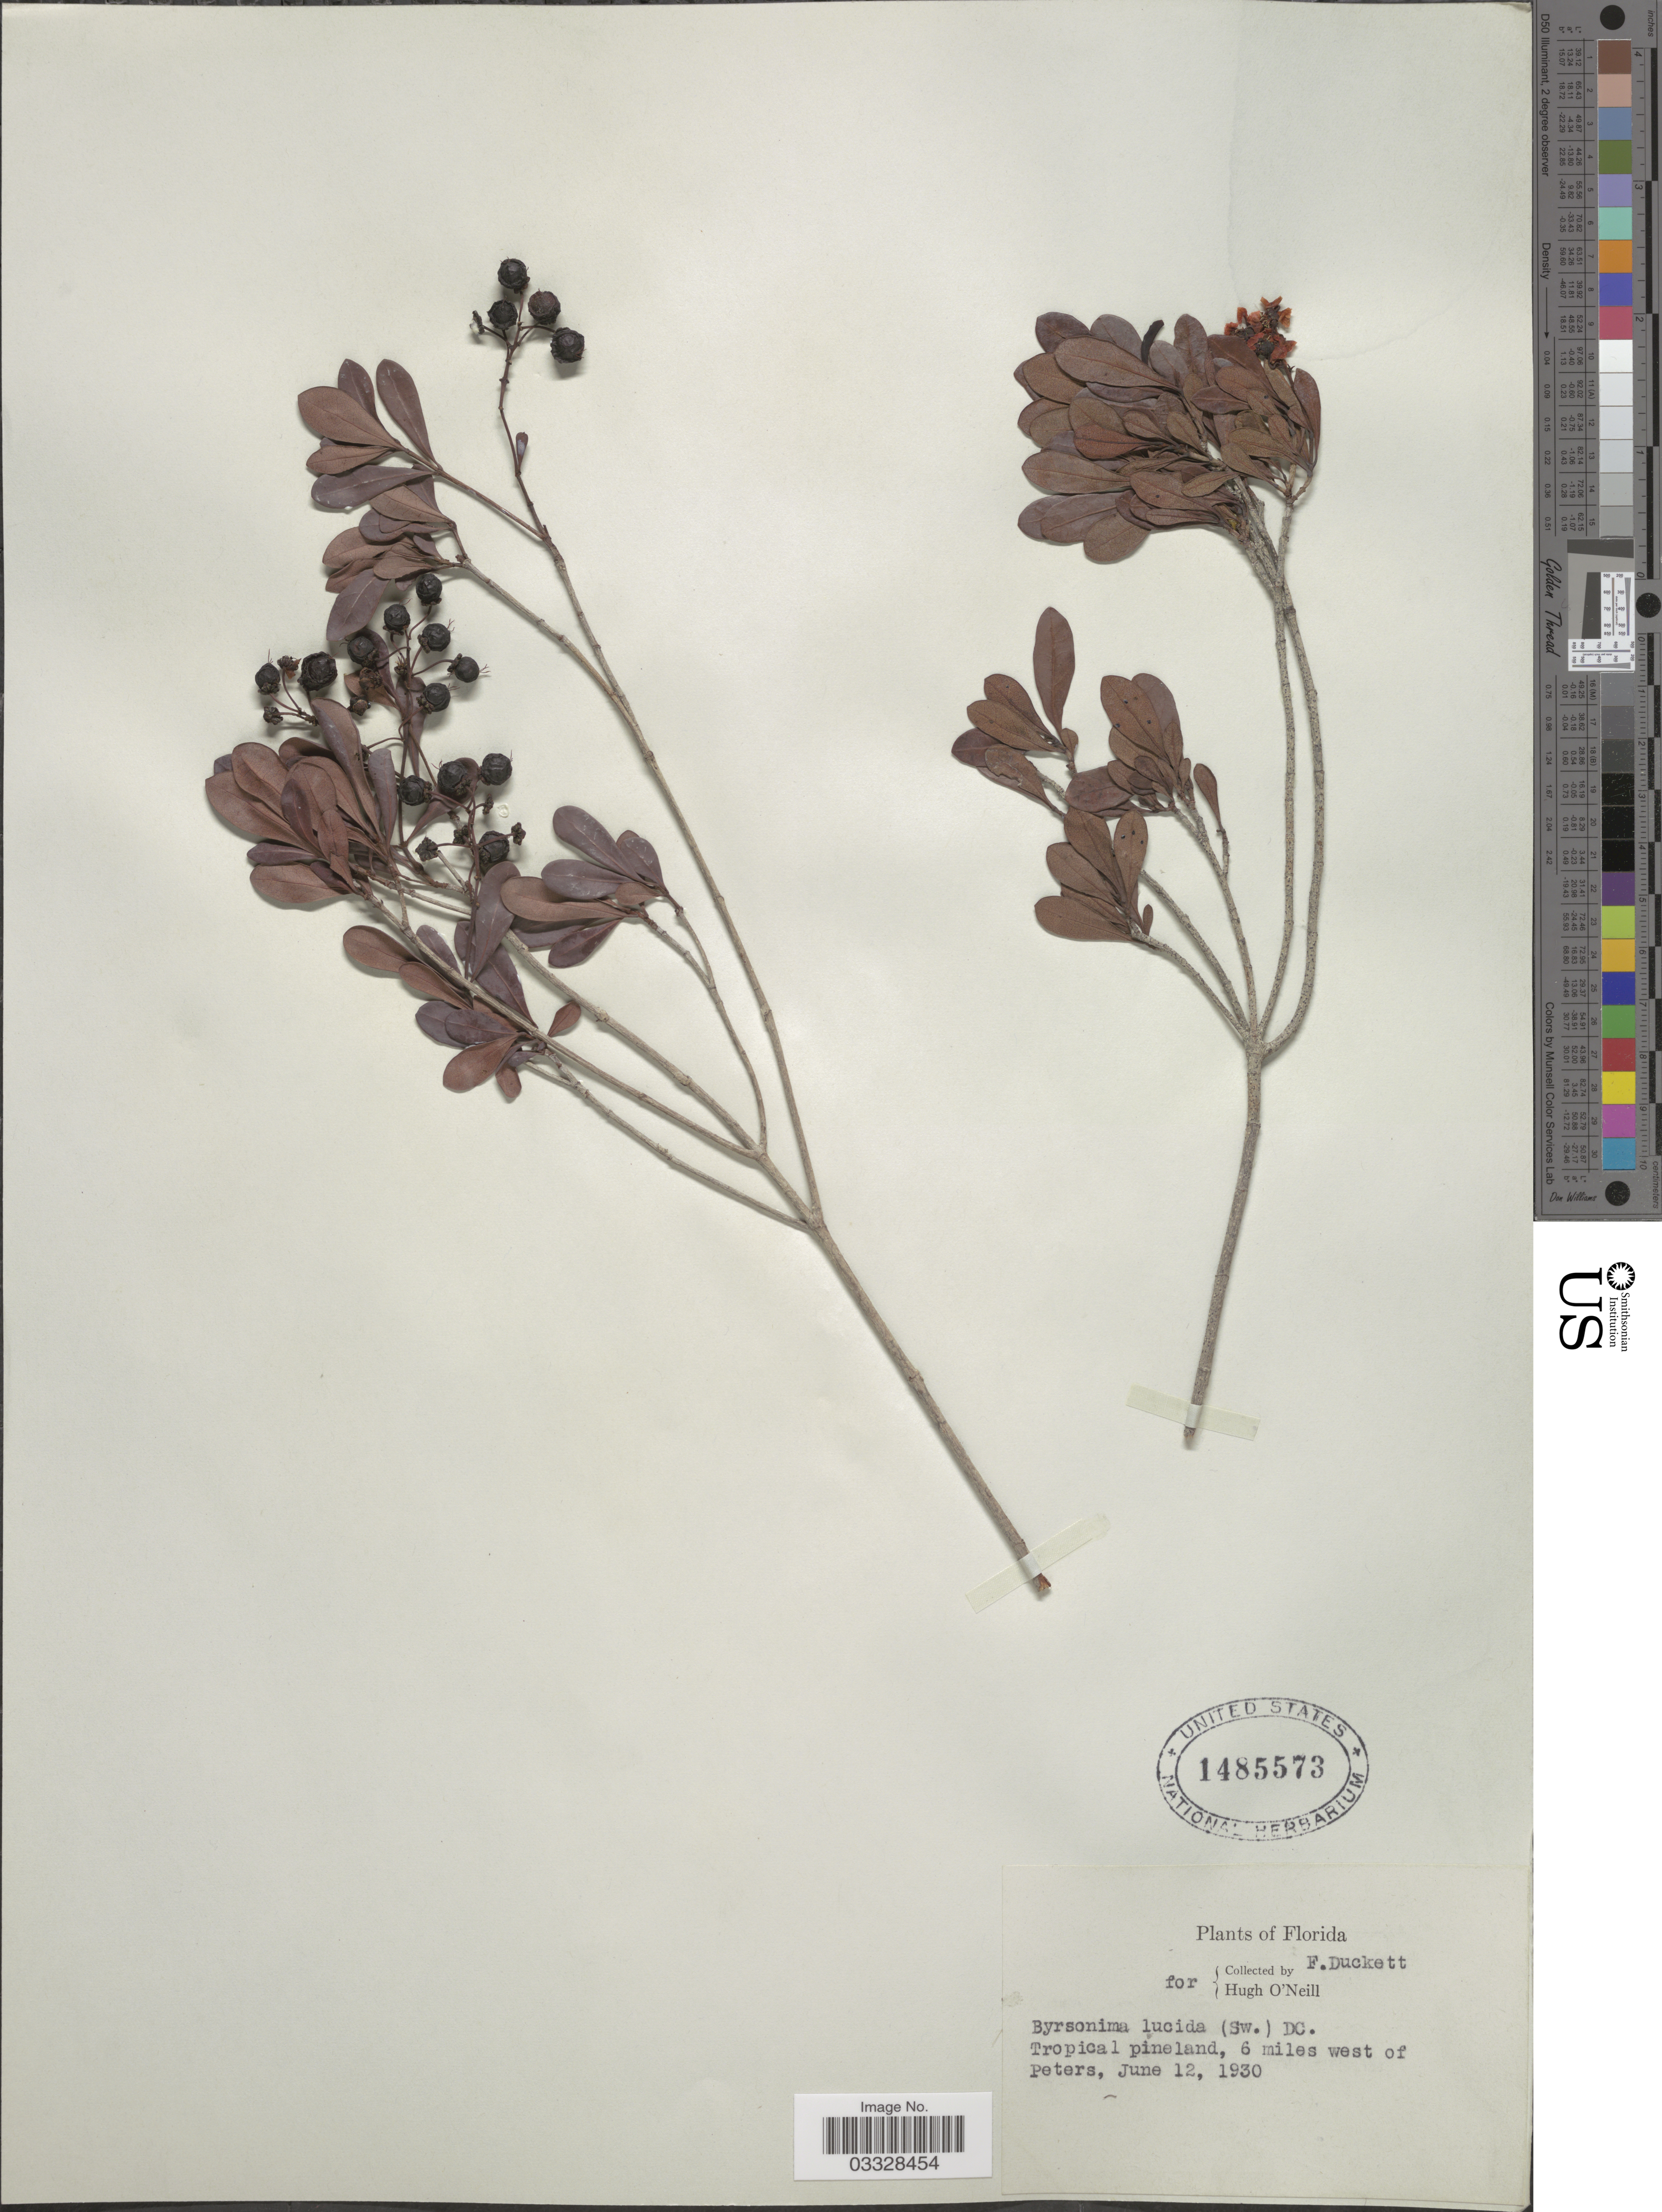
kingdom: Plantae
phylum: Tracheophyta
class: Magnoliopsida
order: Malpighiales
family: Malpighiaceae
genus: Byrsonima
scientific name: Byrsonima lucida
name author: (Mill.) DC.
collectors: F. Duckett & H. O'Neill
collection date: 1930-06-12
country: United States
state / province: Florida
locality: Tropical pineland, 6 miles west of Peters.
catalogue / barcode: US 1485573